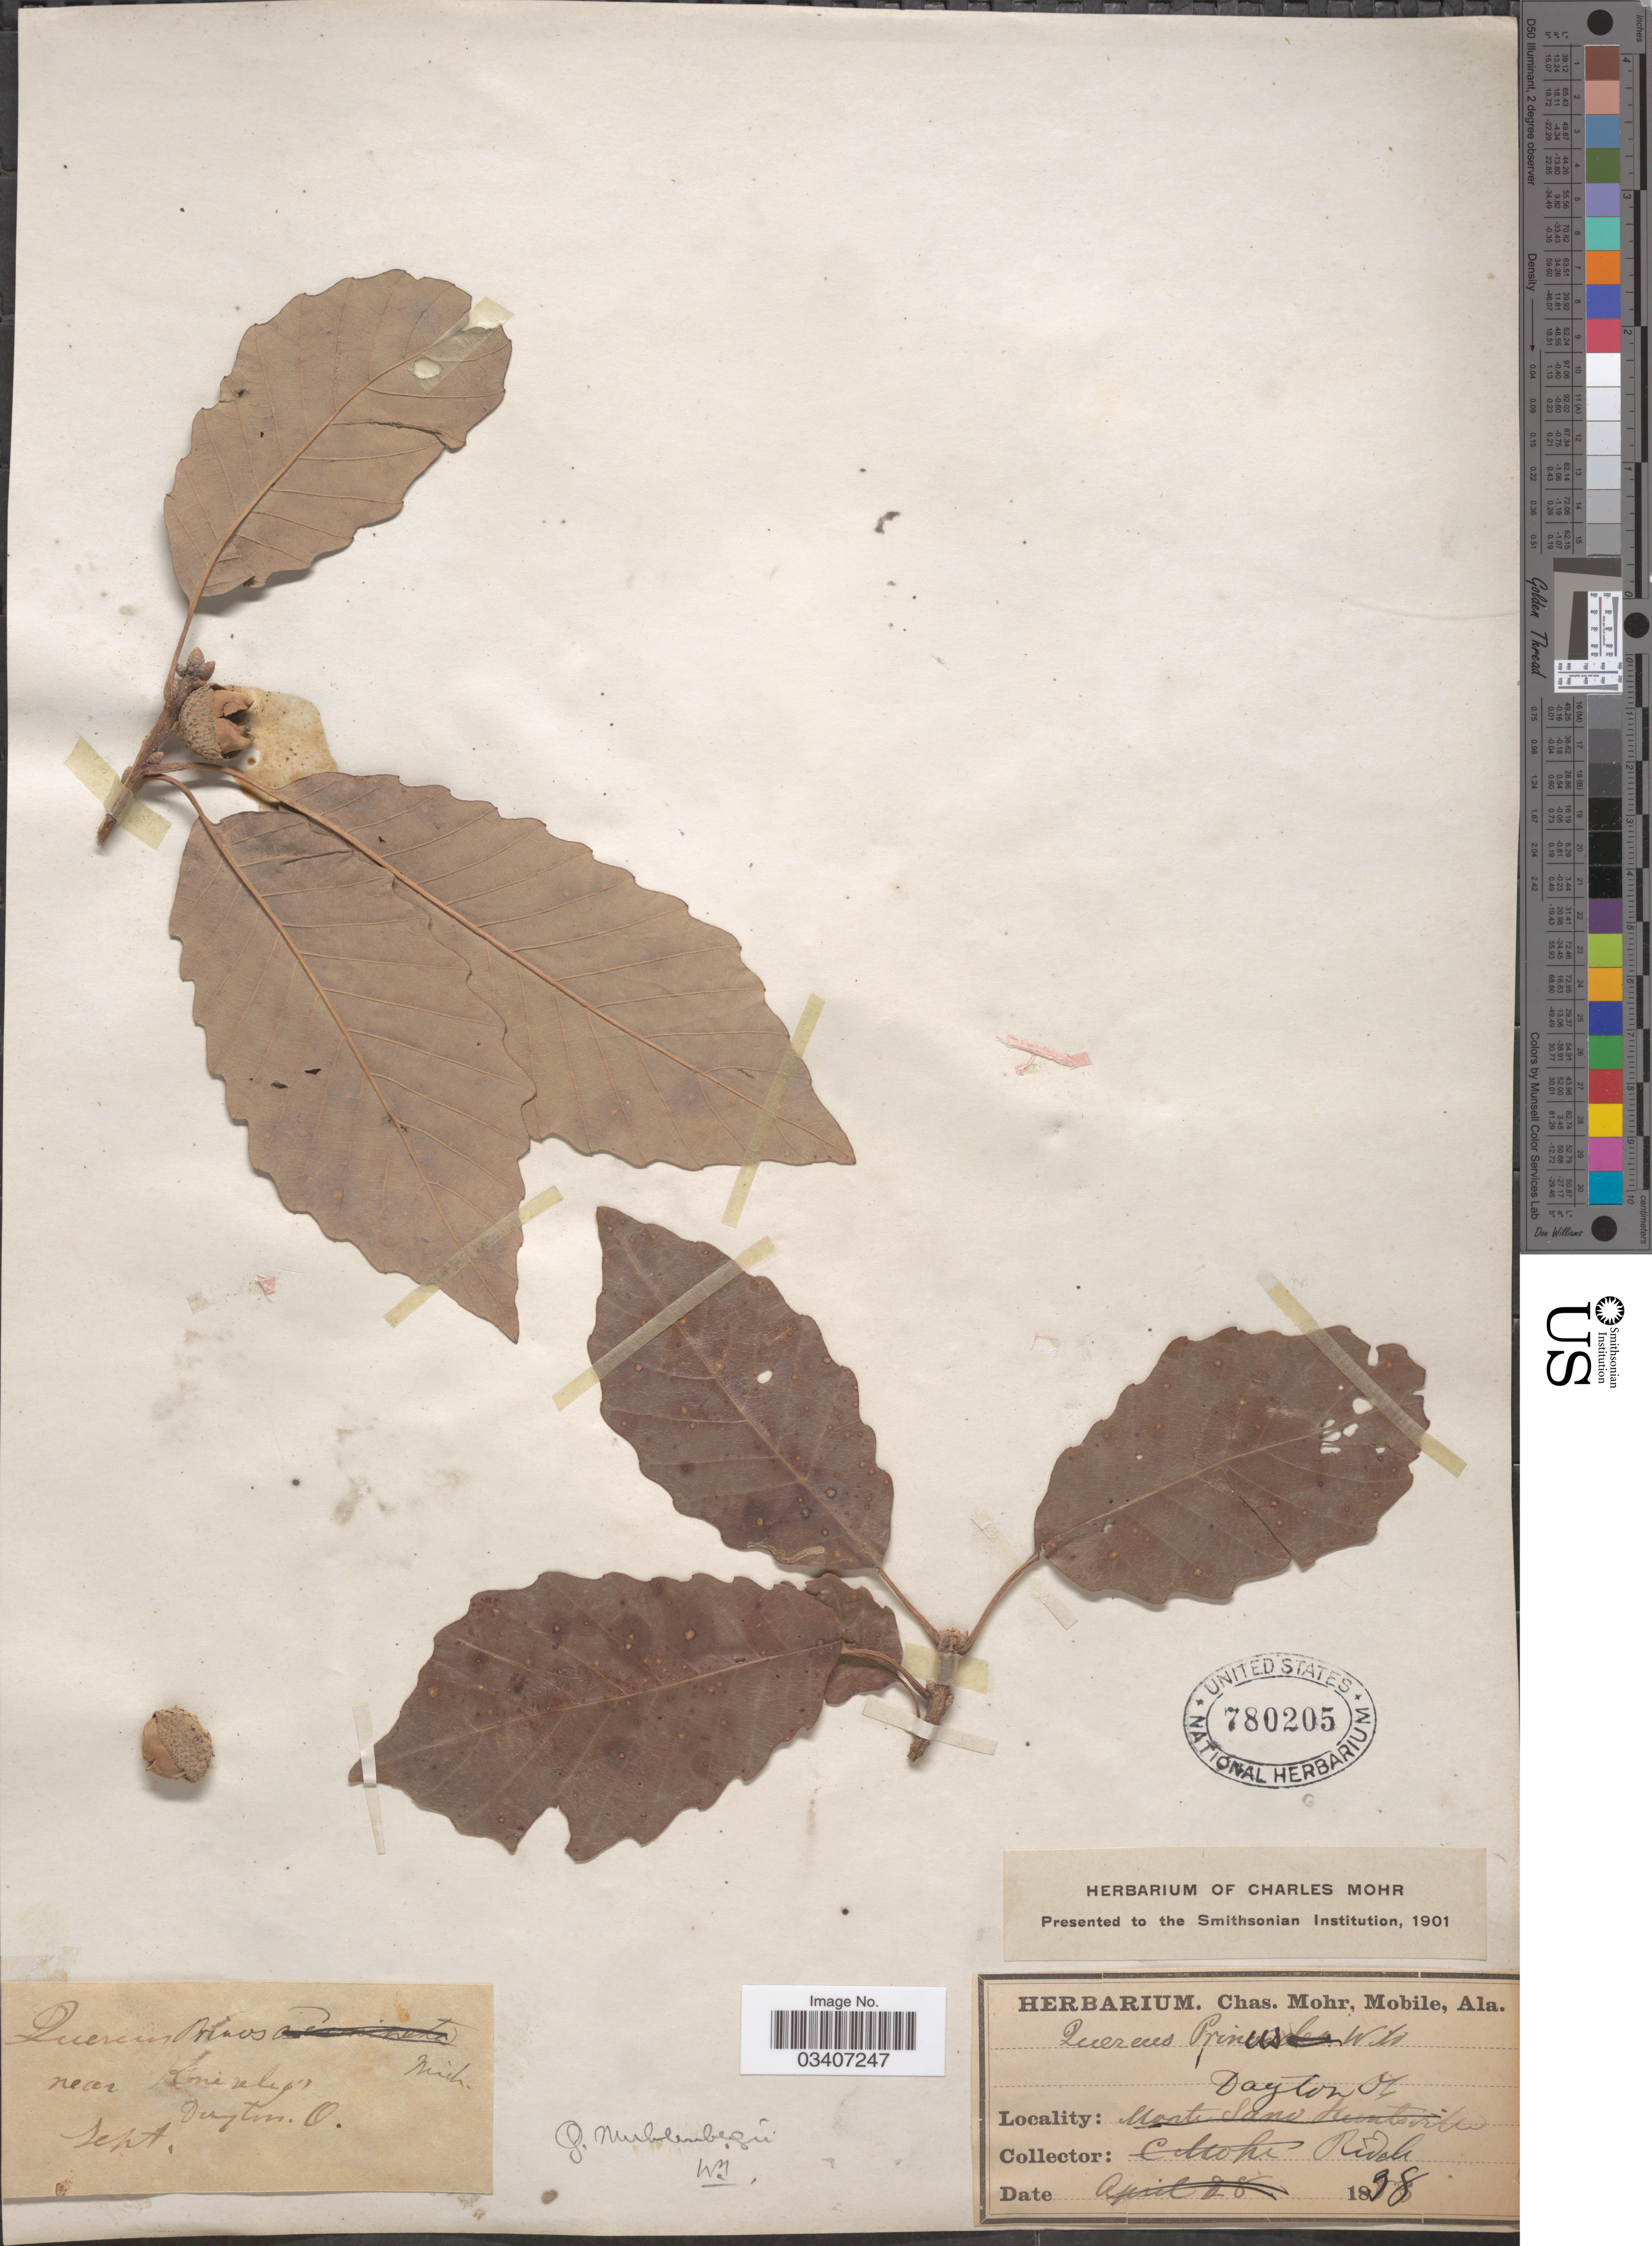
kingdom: Plantae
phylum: Tracheophyta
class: Magnoliopsida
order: Fagales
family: Fagaceae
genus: Quercus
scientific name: Quercus muehlenbergii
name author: Engelm.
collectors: -. Ridele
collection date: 1898-09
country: United States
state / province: Ohio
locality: Near Kinisely's. Dayton.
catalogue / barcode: US 780205